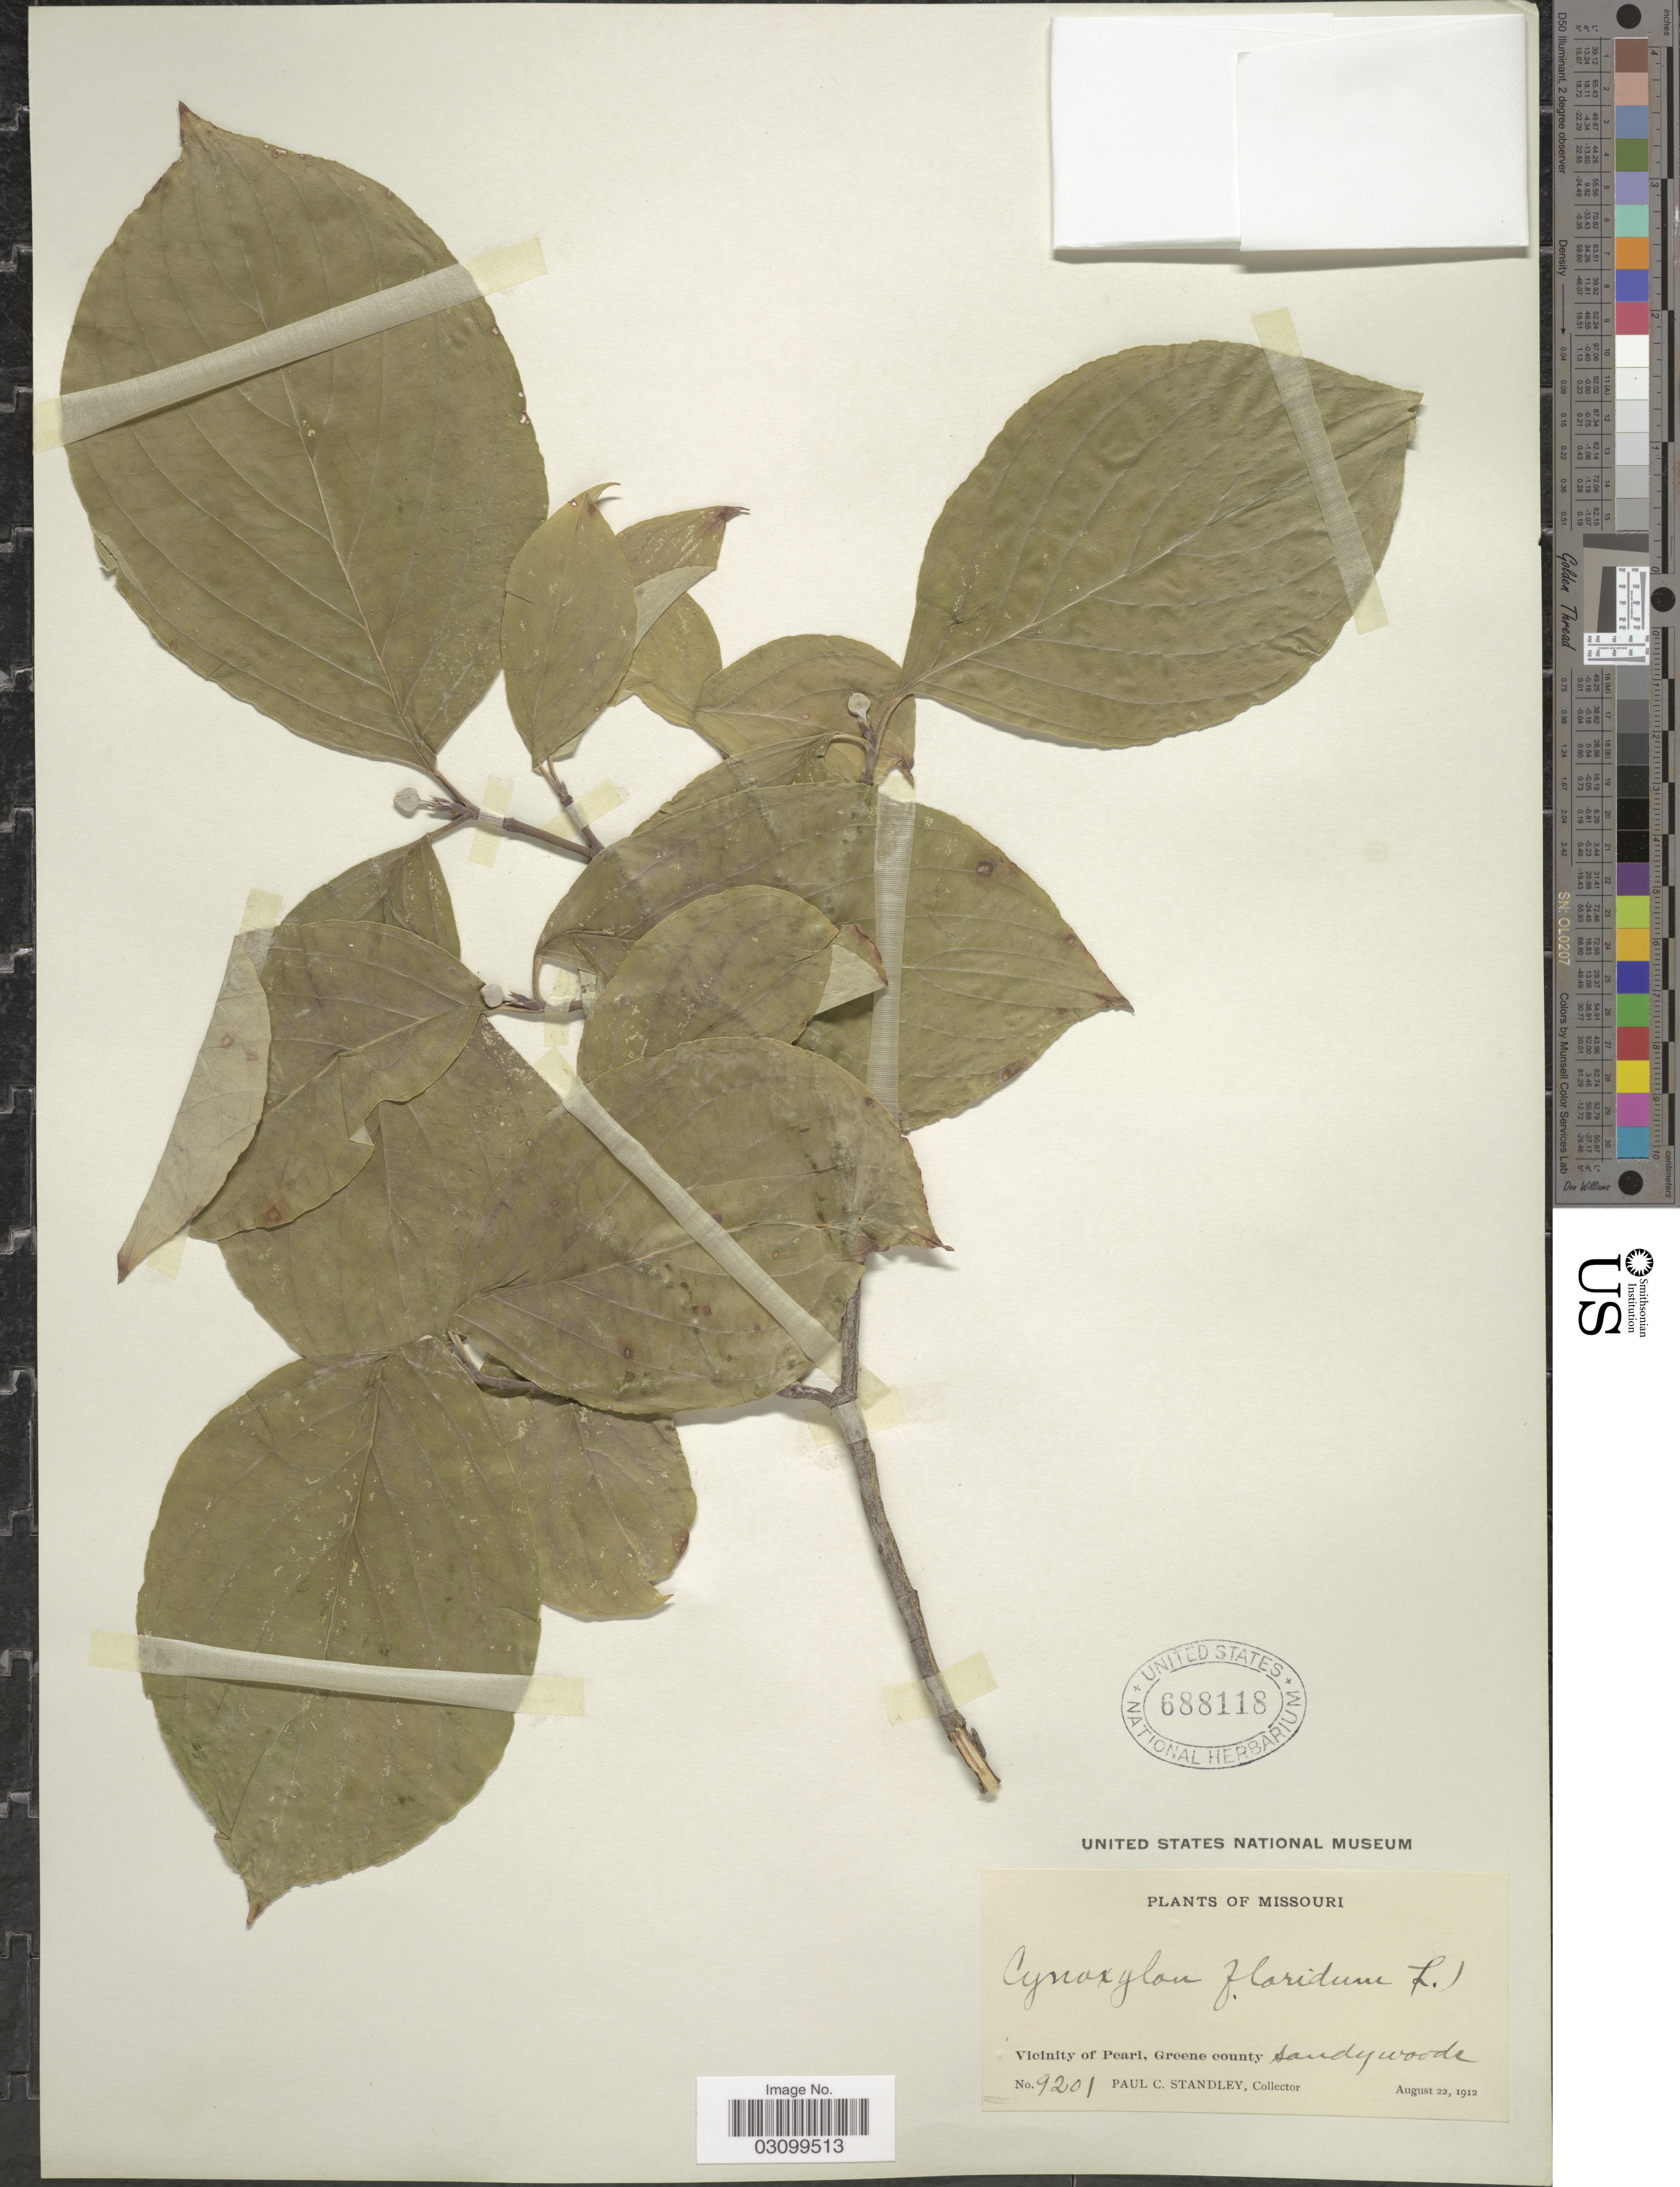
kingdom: Plantae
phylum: Tracheophyta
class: Magnoliopsida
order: Cornales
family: Cornaceae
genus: Cornus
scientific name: Cornus florida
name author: L.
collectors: P. C. Standley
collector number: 9201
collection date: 1912-08-22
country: United States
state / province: Missouri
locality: Vicinity of Pearl, Greene county.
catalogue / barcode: US 688118